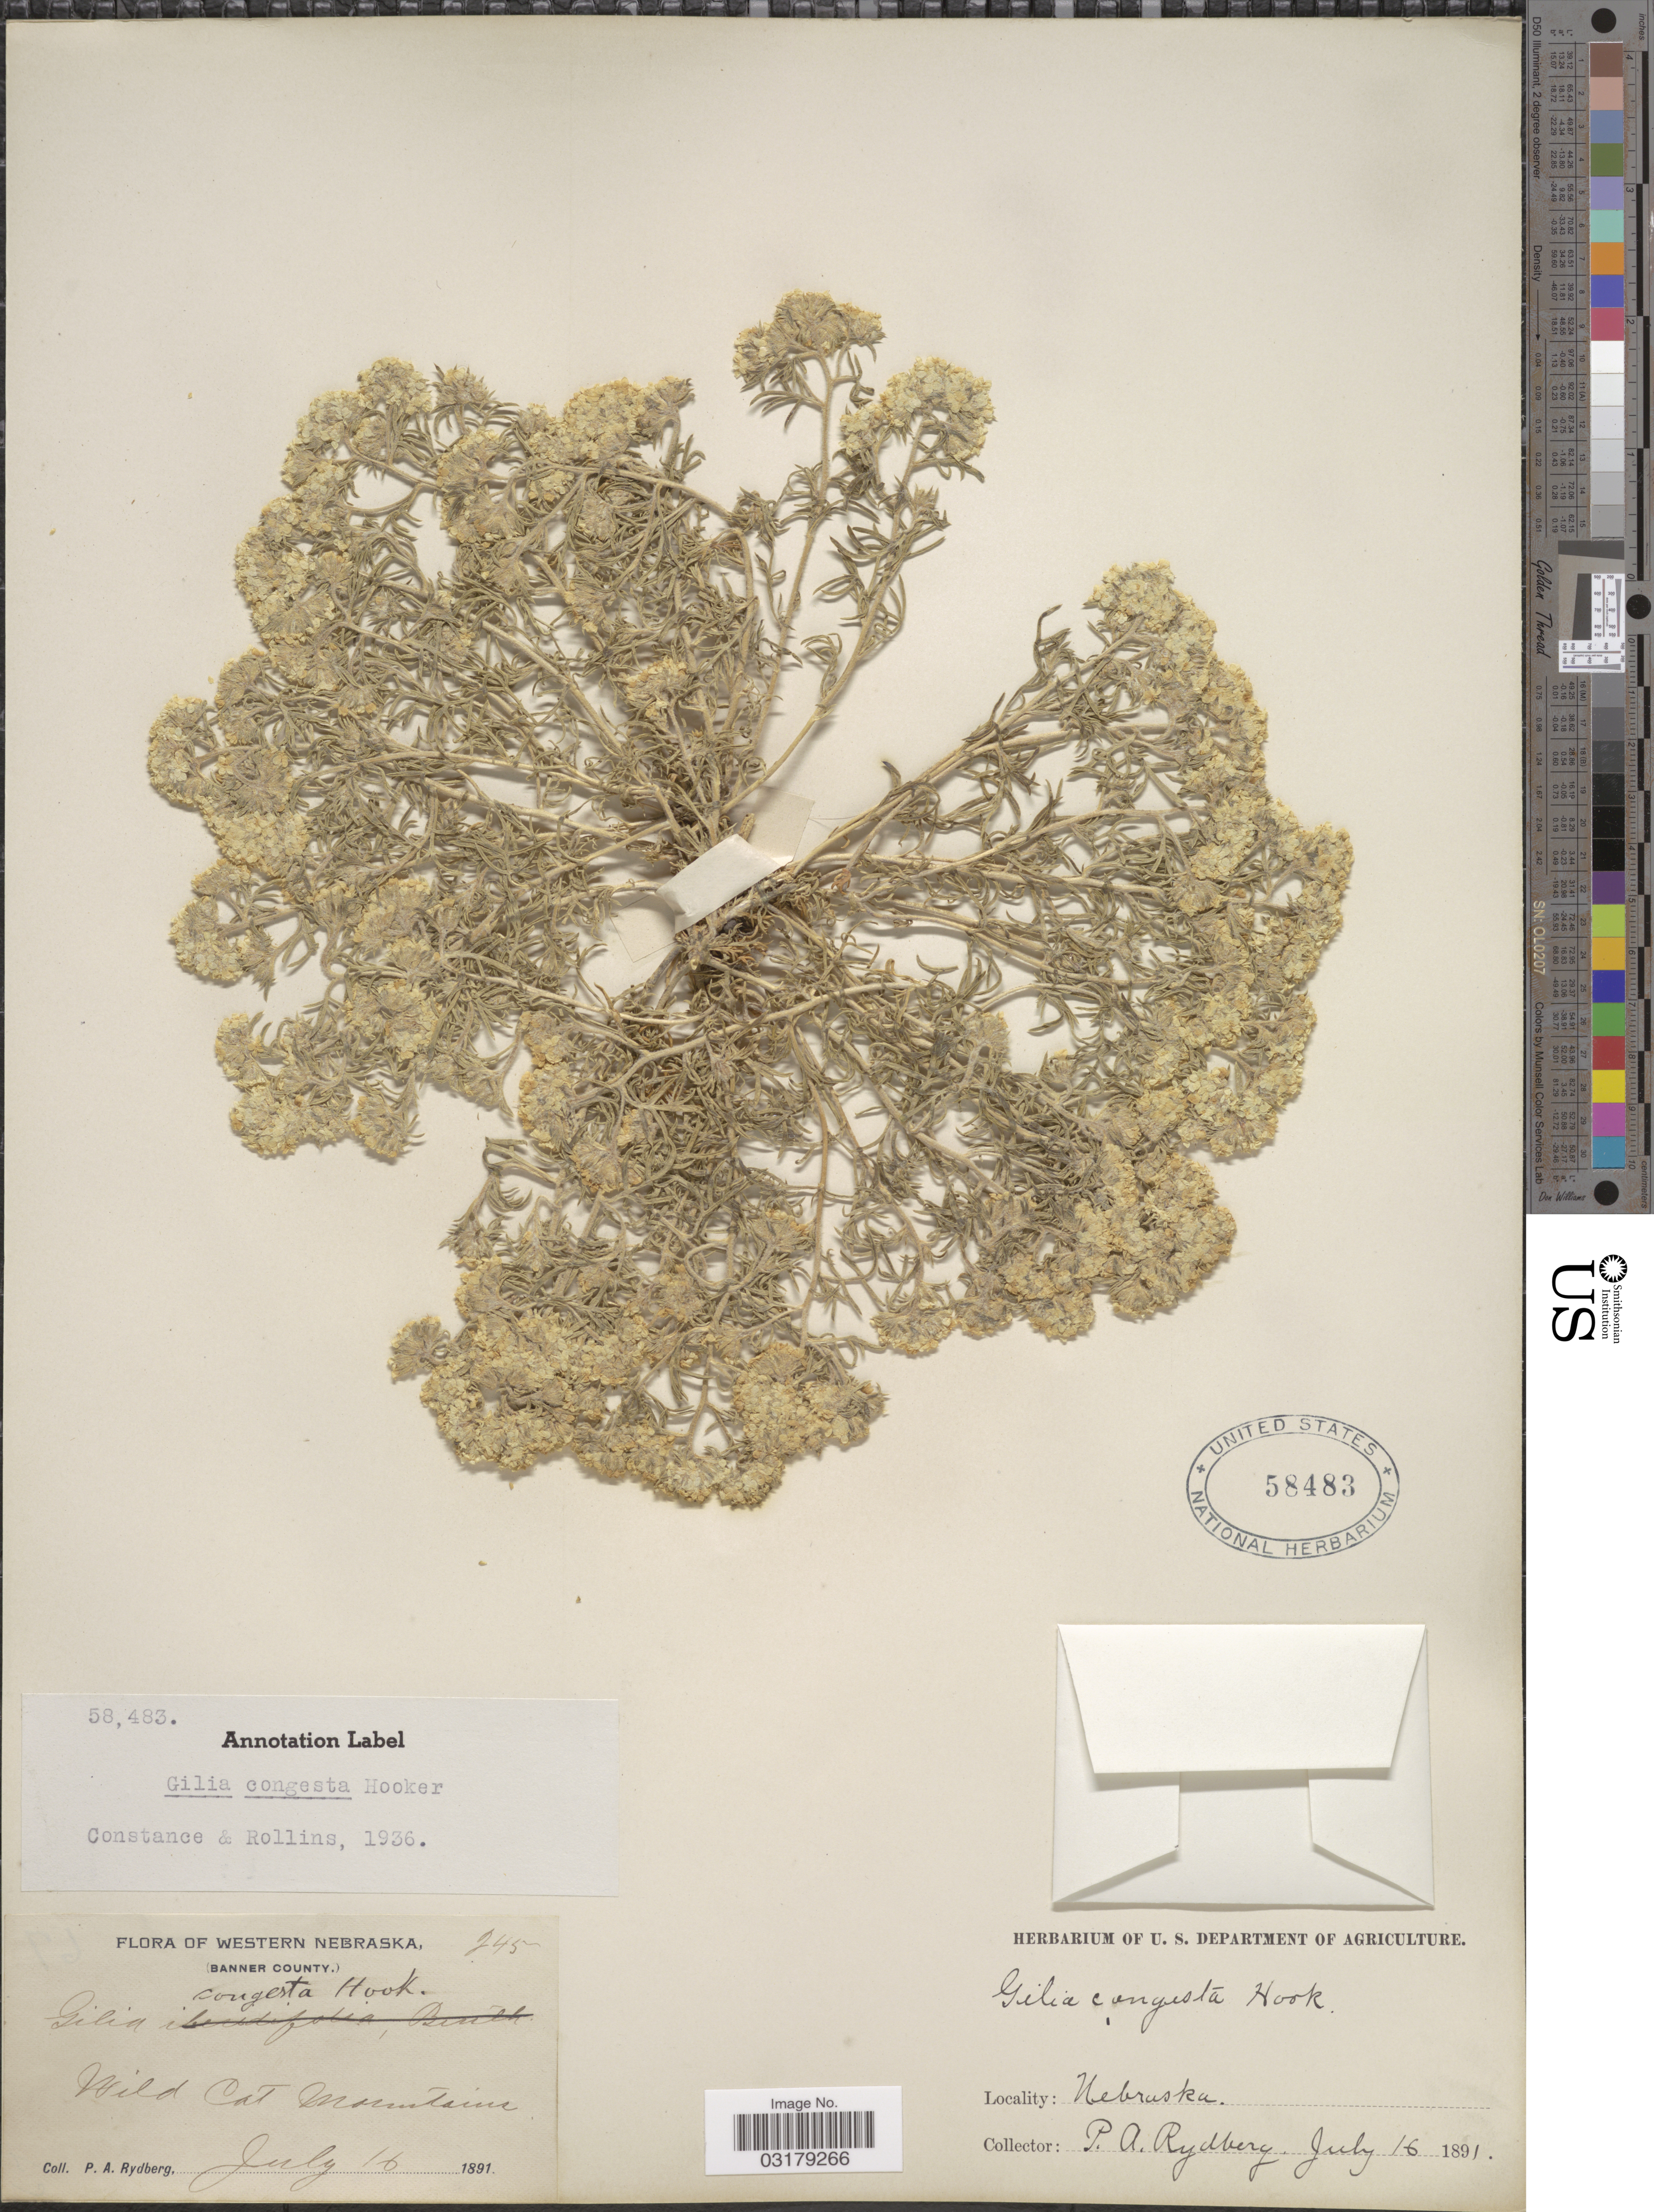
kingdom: Plantae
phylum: Tracheophyta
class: Magnoliopsida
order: Ericales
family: Polemoniaceae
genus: Ipomopsis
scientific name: Ipomopsis congesta subsp. congesta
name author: (Hook.) V.E. Grant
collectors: P. A. Rydberg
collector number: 245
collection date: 1897-07-16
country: United States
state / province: Nebraska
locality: Western Nebraska, (Banner County). Wild Cat Mountains.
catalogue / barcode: US 58483